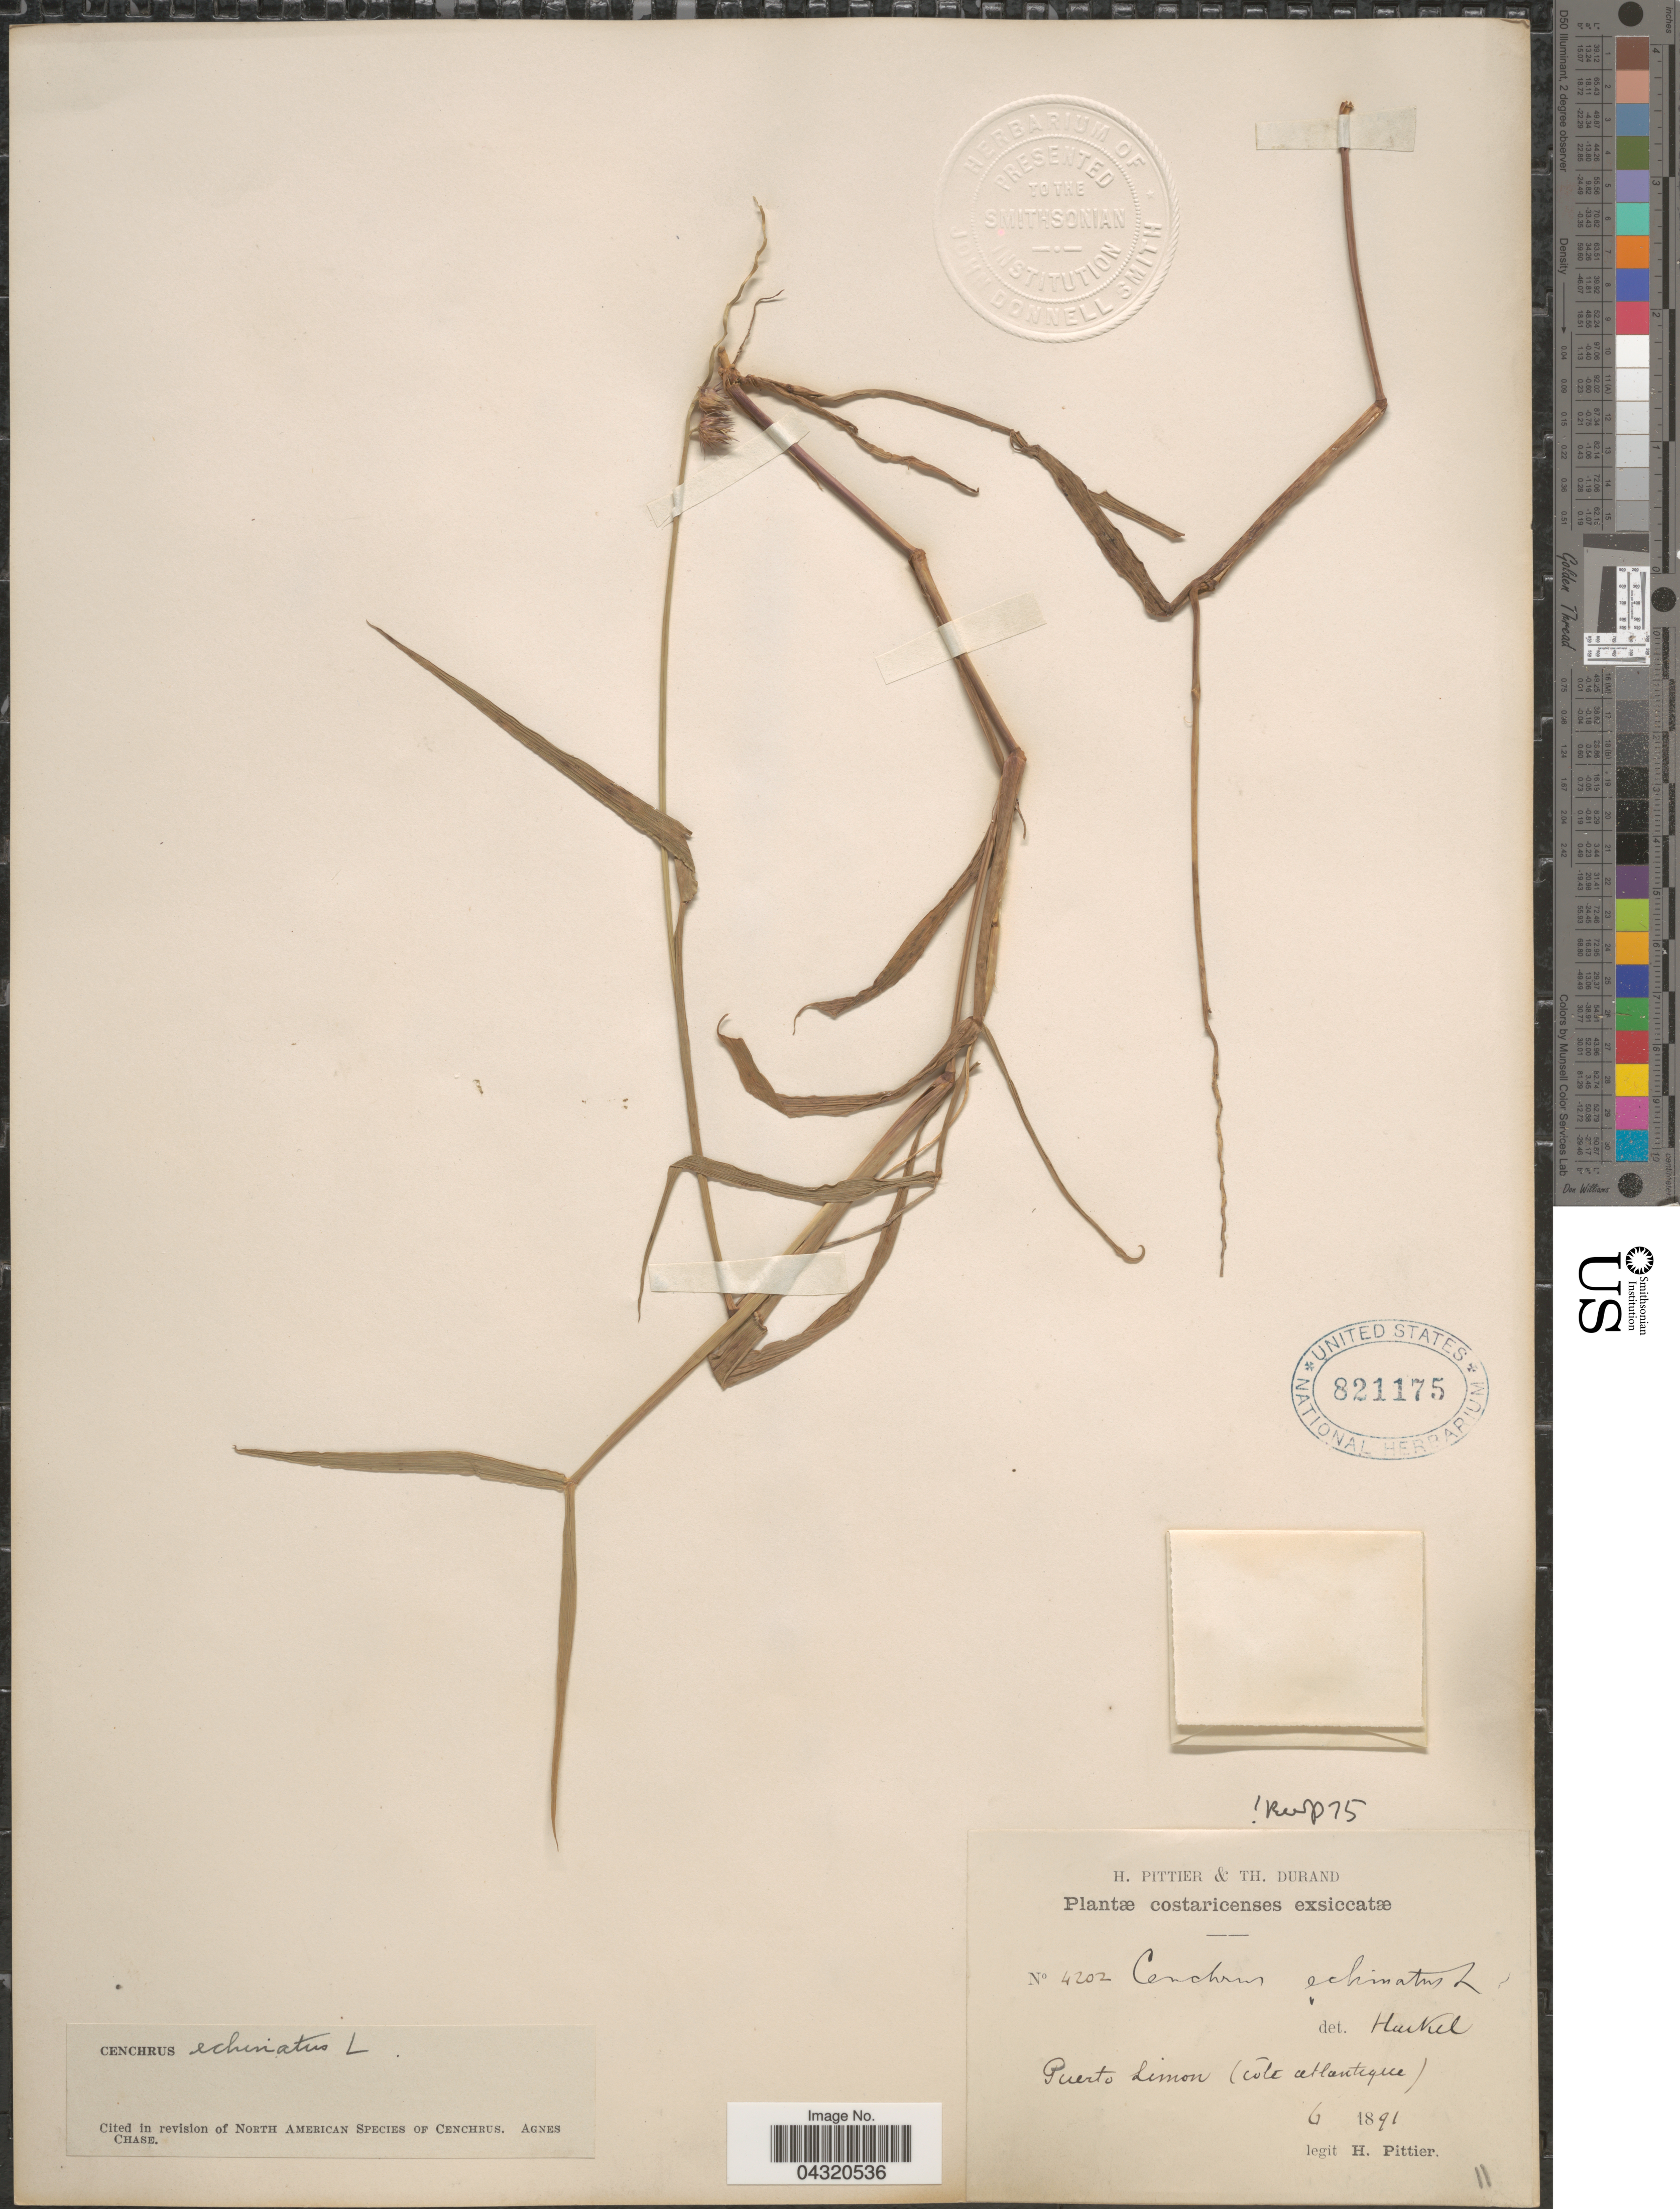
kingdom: Plantae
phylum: Tracheophyta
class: Liliopsida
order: Poales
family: Poaceae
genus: Cenchrus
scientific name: Cenchrus echinatus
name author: L.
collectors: H. F. Pittier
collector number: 4202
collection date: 1891-06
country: Costa Rica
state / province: Limón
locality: Puerto Limon (cult. Atlantique).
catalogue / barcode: US 821175